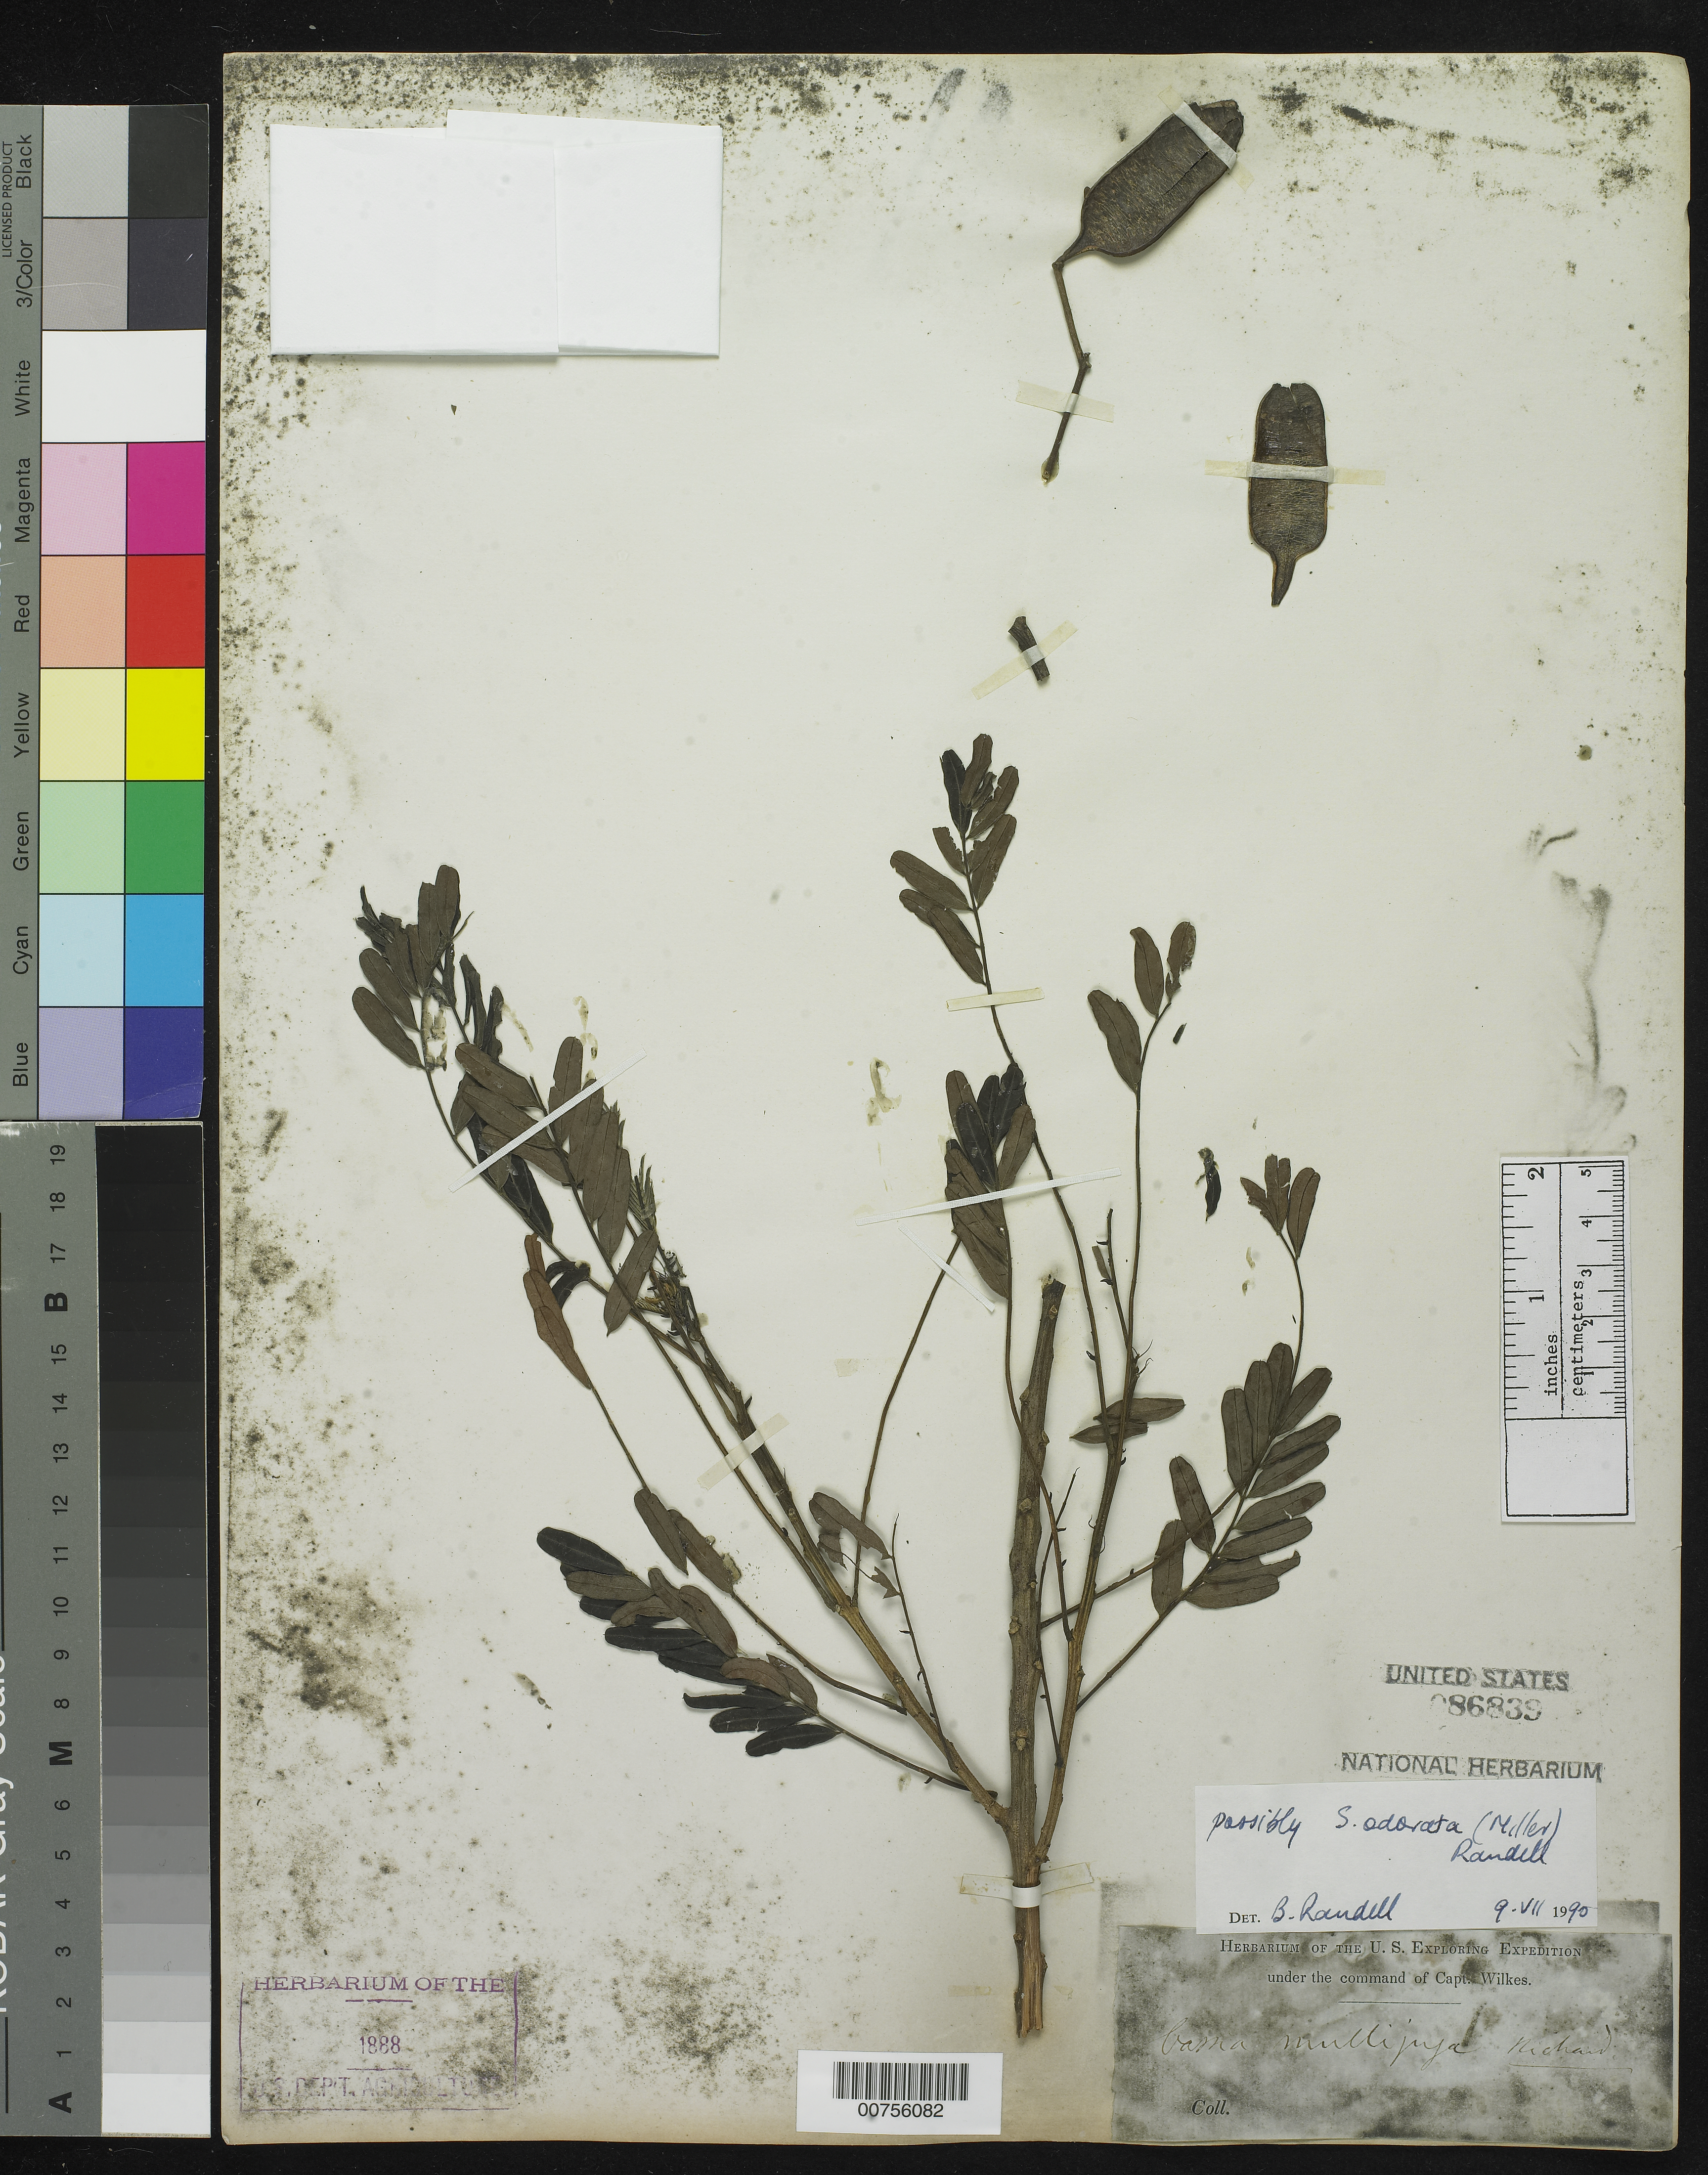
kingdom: Plantae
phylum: Tracheophyta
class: Magnoliopsida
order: Fabales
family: Fabaceae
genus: Senna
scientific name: Senna odorata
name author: (R. Morris) Randell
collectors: Wilkes Explor. Exped.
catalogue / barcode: US 986839